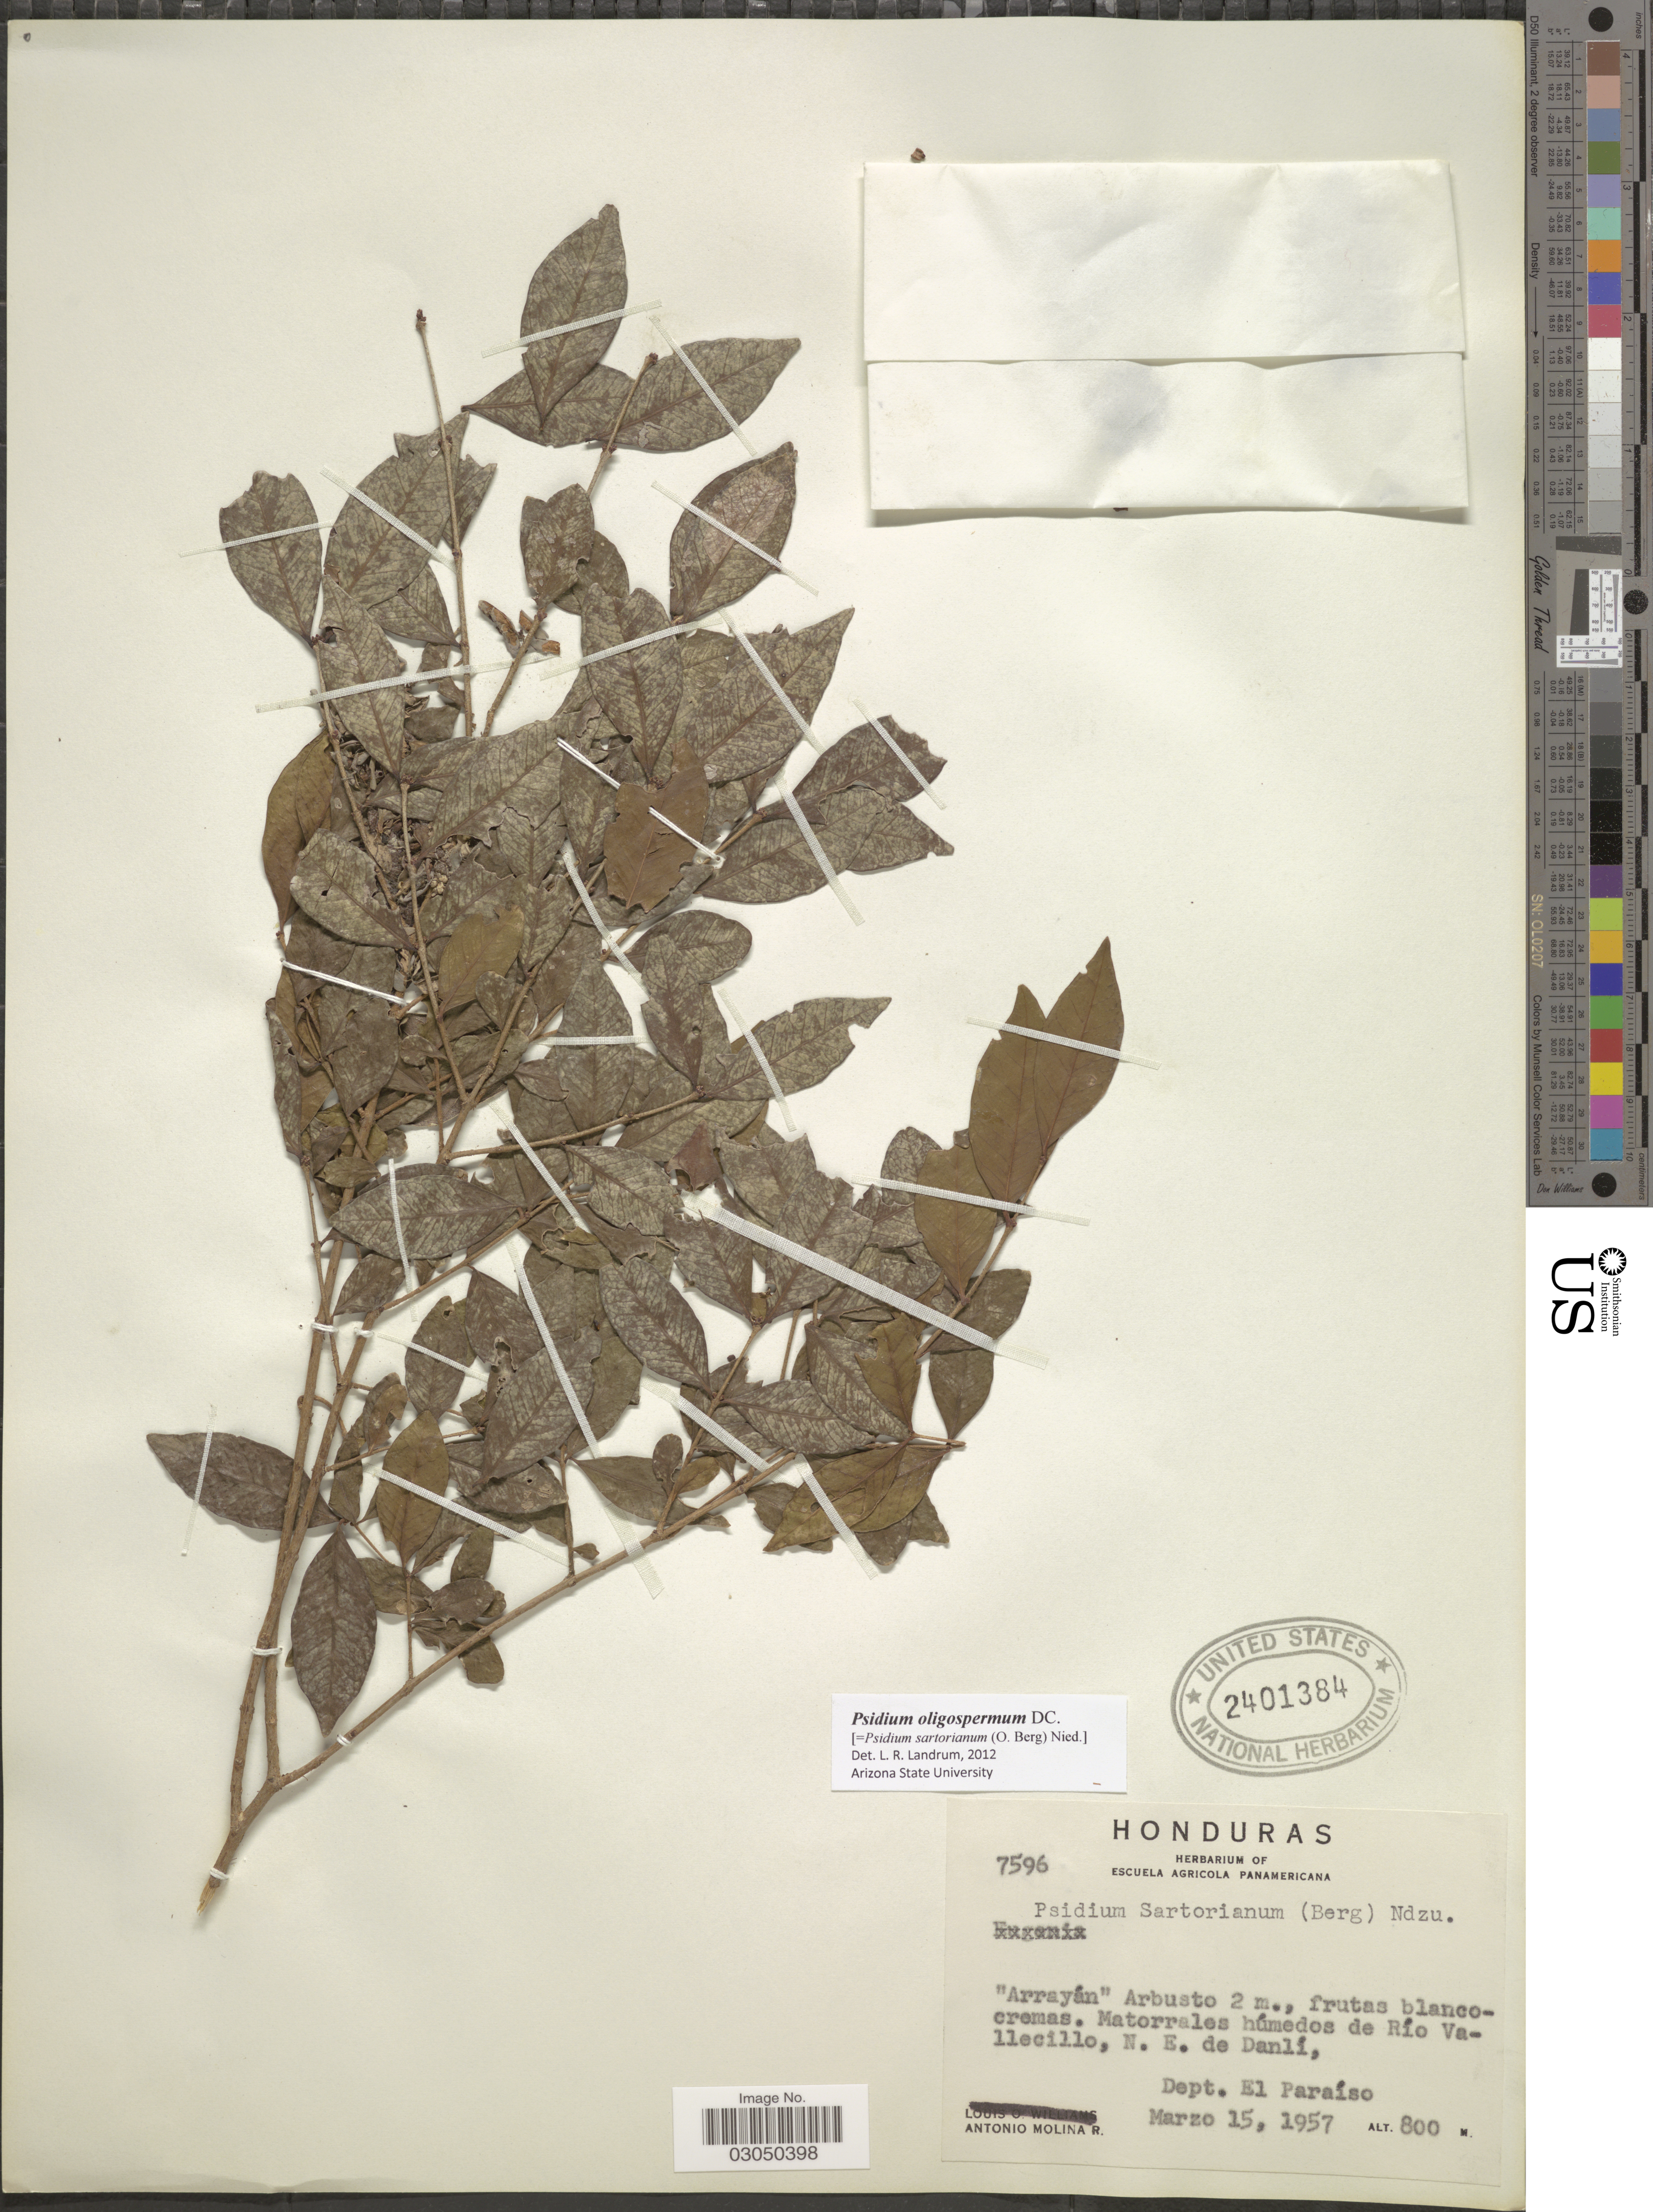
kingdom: Plantae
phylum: Tracheophyta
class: Magnoliopsida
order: Myrtales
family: Myrtaceae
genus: Psidium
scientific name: Psidium oligospermum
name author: Mart. ex DC.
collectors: A. Molina R.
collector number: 7596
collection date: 1957-03-15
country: Honduras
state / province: El Paraíso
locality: Matorrales húmedos de Río Vallecillo, N.E. de Danlí, Dept. El Paraíso.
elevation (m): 800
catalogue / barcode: US 2401384